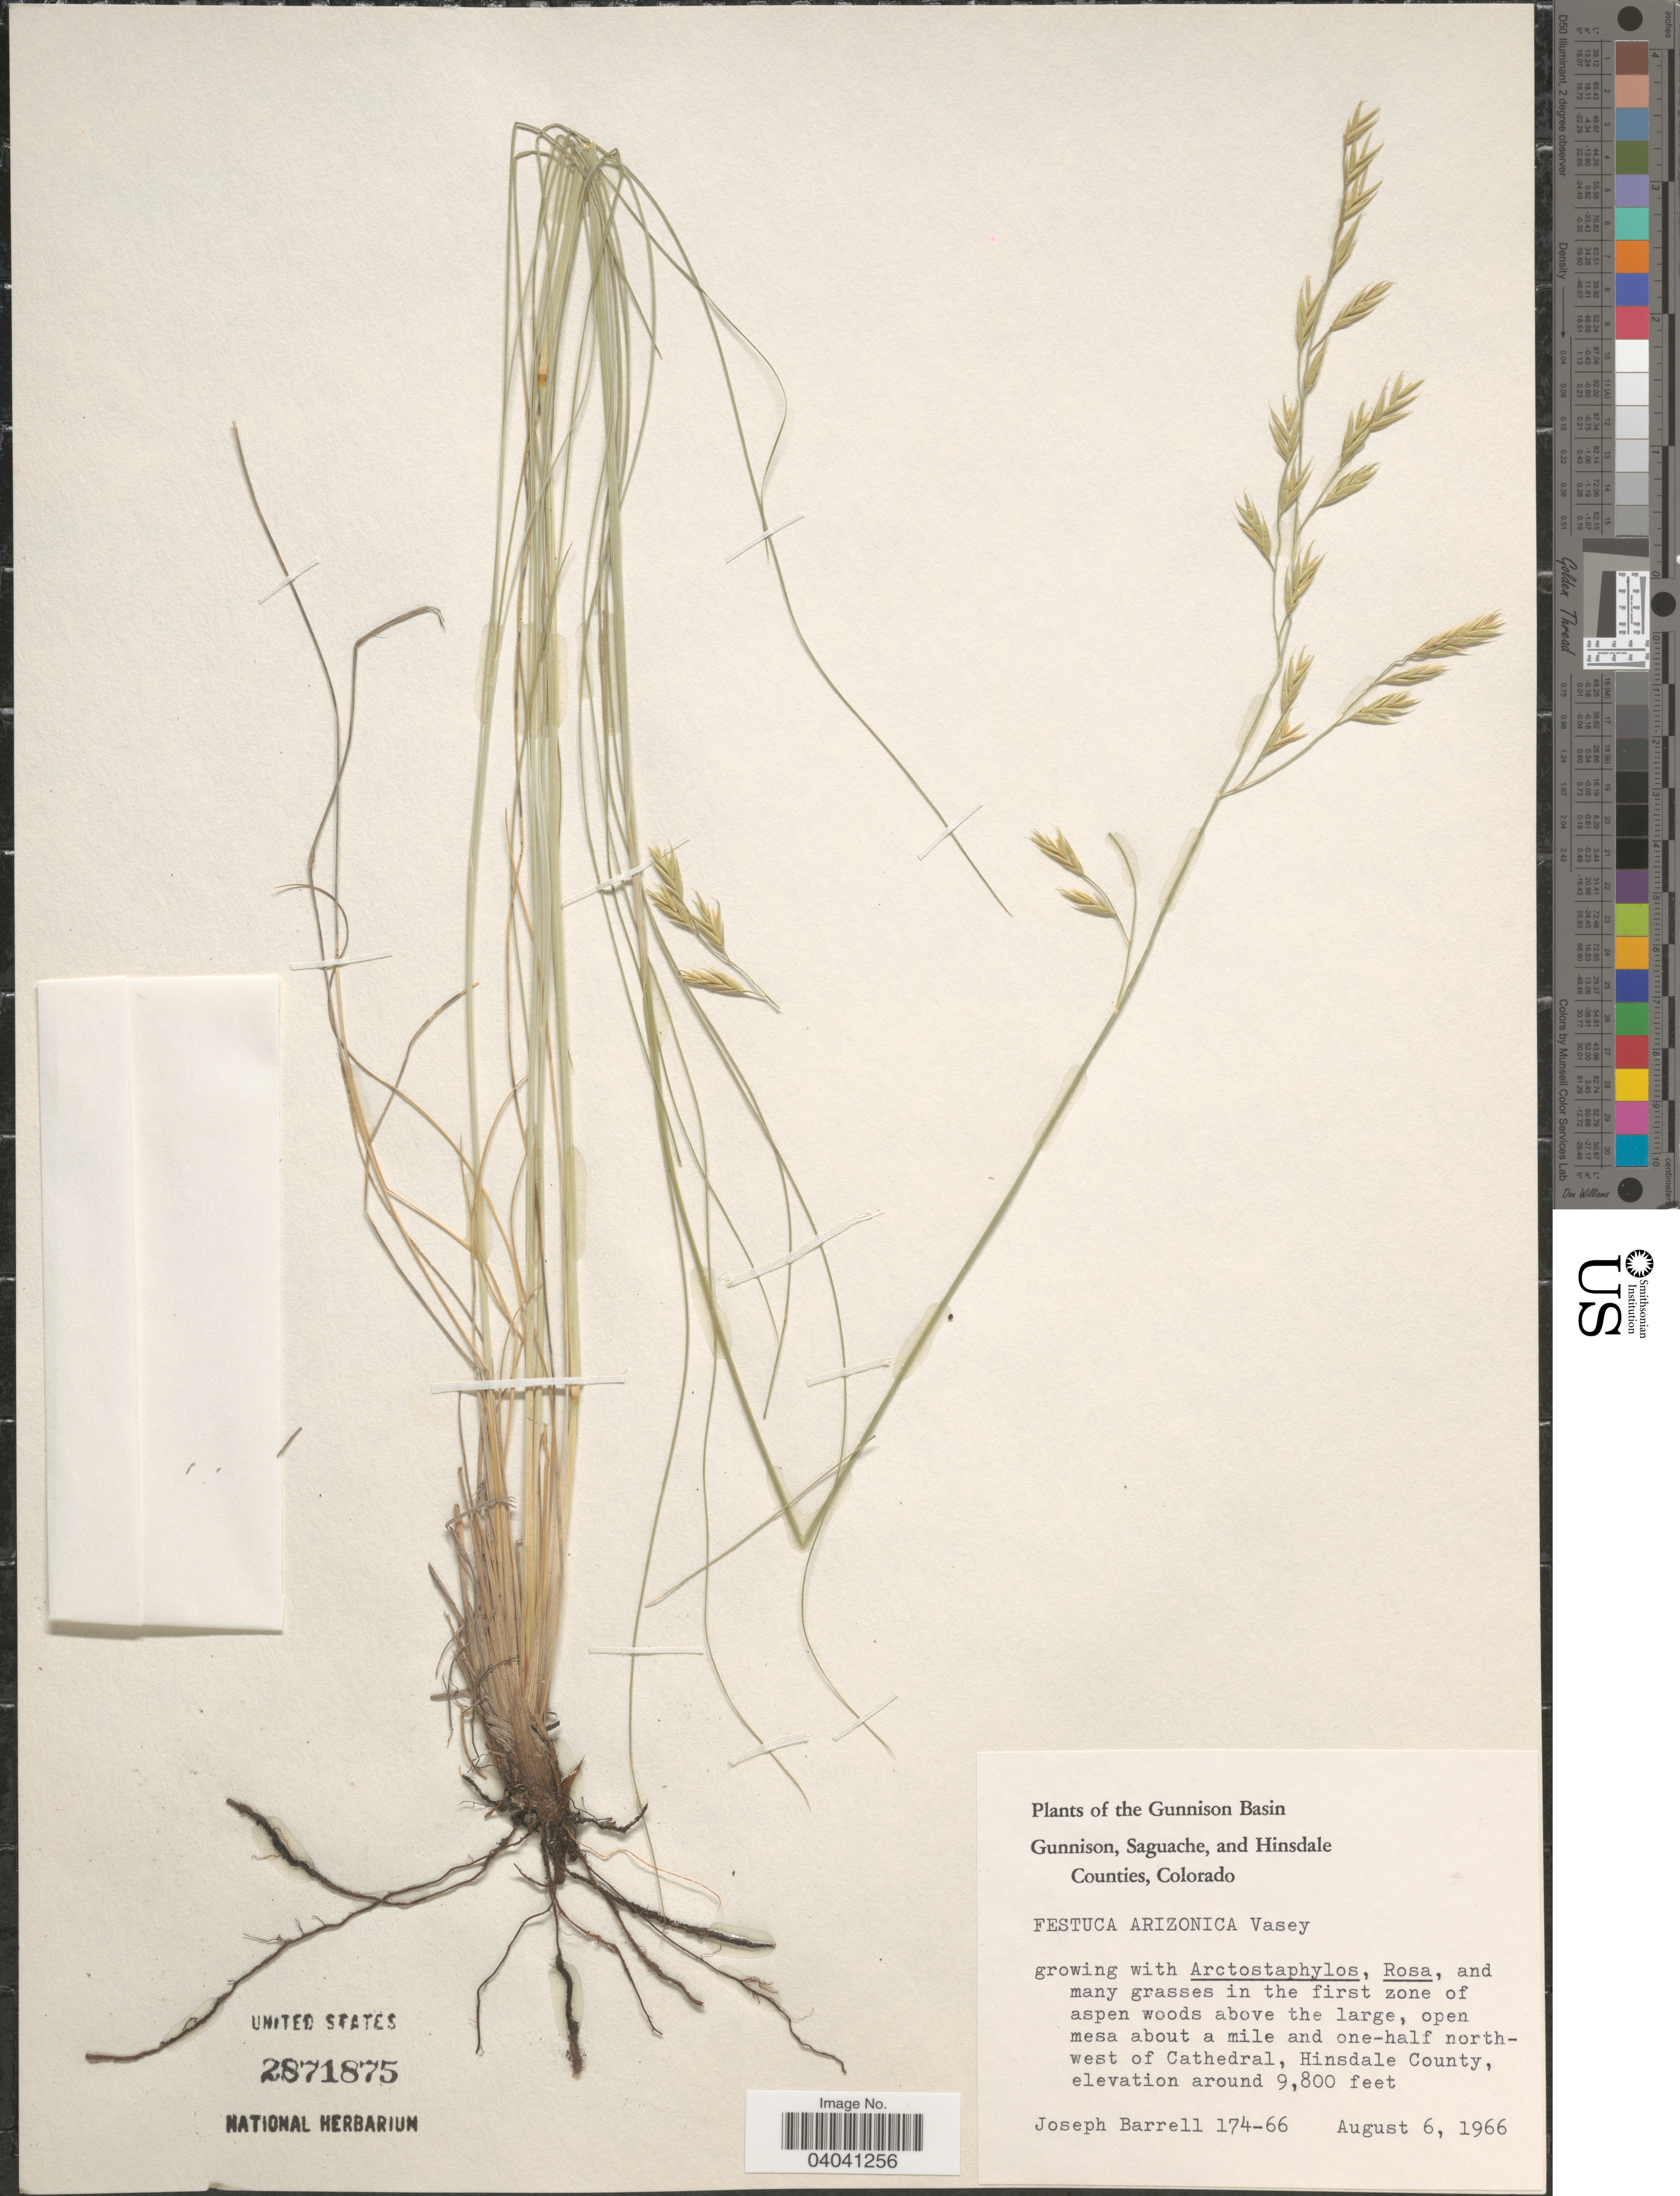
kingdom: Plantae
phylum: Tracheophyta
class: Liliopsida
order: Poales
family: Poaceae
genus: Festuca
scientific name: Festuca arizonica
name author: Vasey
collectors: J. Barrell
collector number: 174-66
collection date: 1966-08-06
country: United States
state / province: Colorado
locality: The Gunnison Basin. In the first zone of aspen woods above the large, open mesa about a mile and one-half north-west of Cathedral, Hinsdale County.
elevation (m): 2987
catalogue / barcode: US 2871875